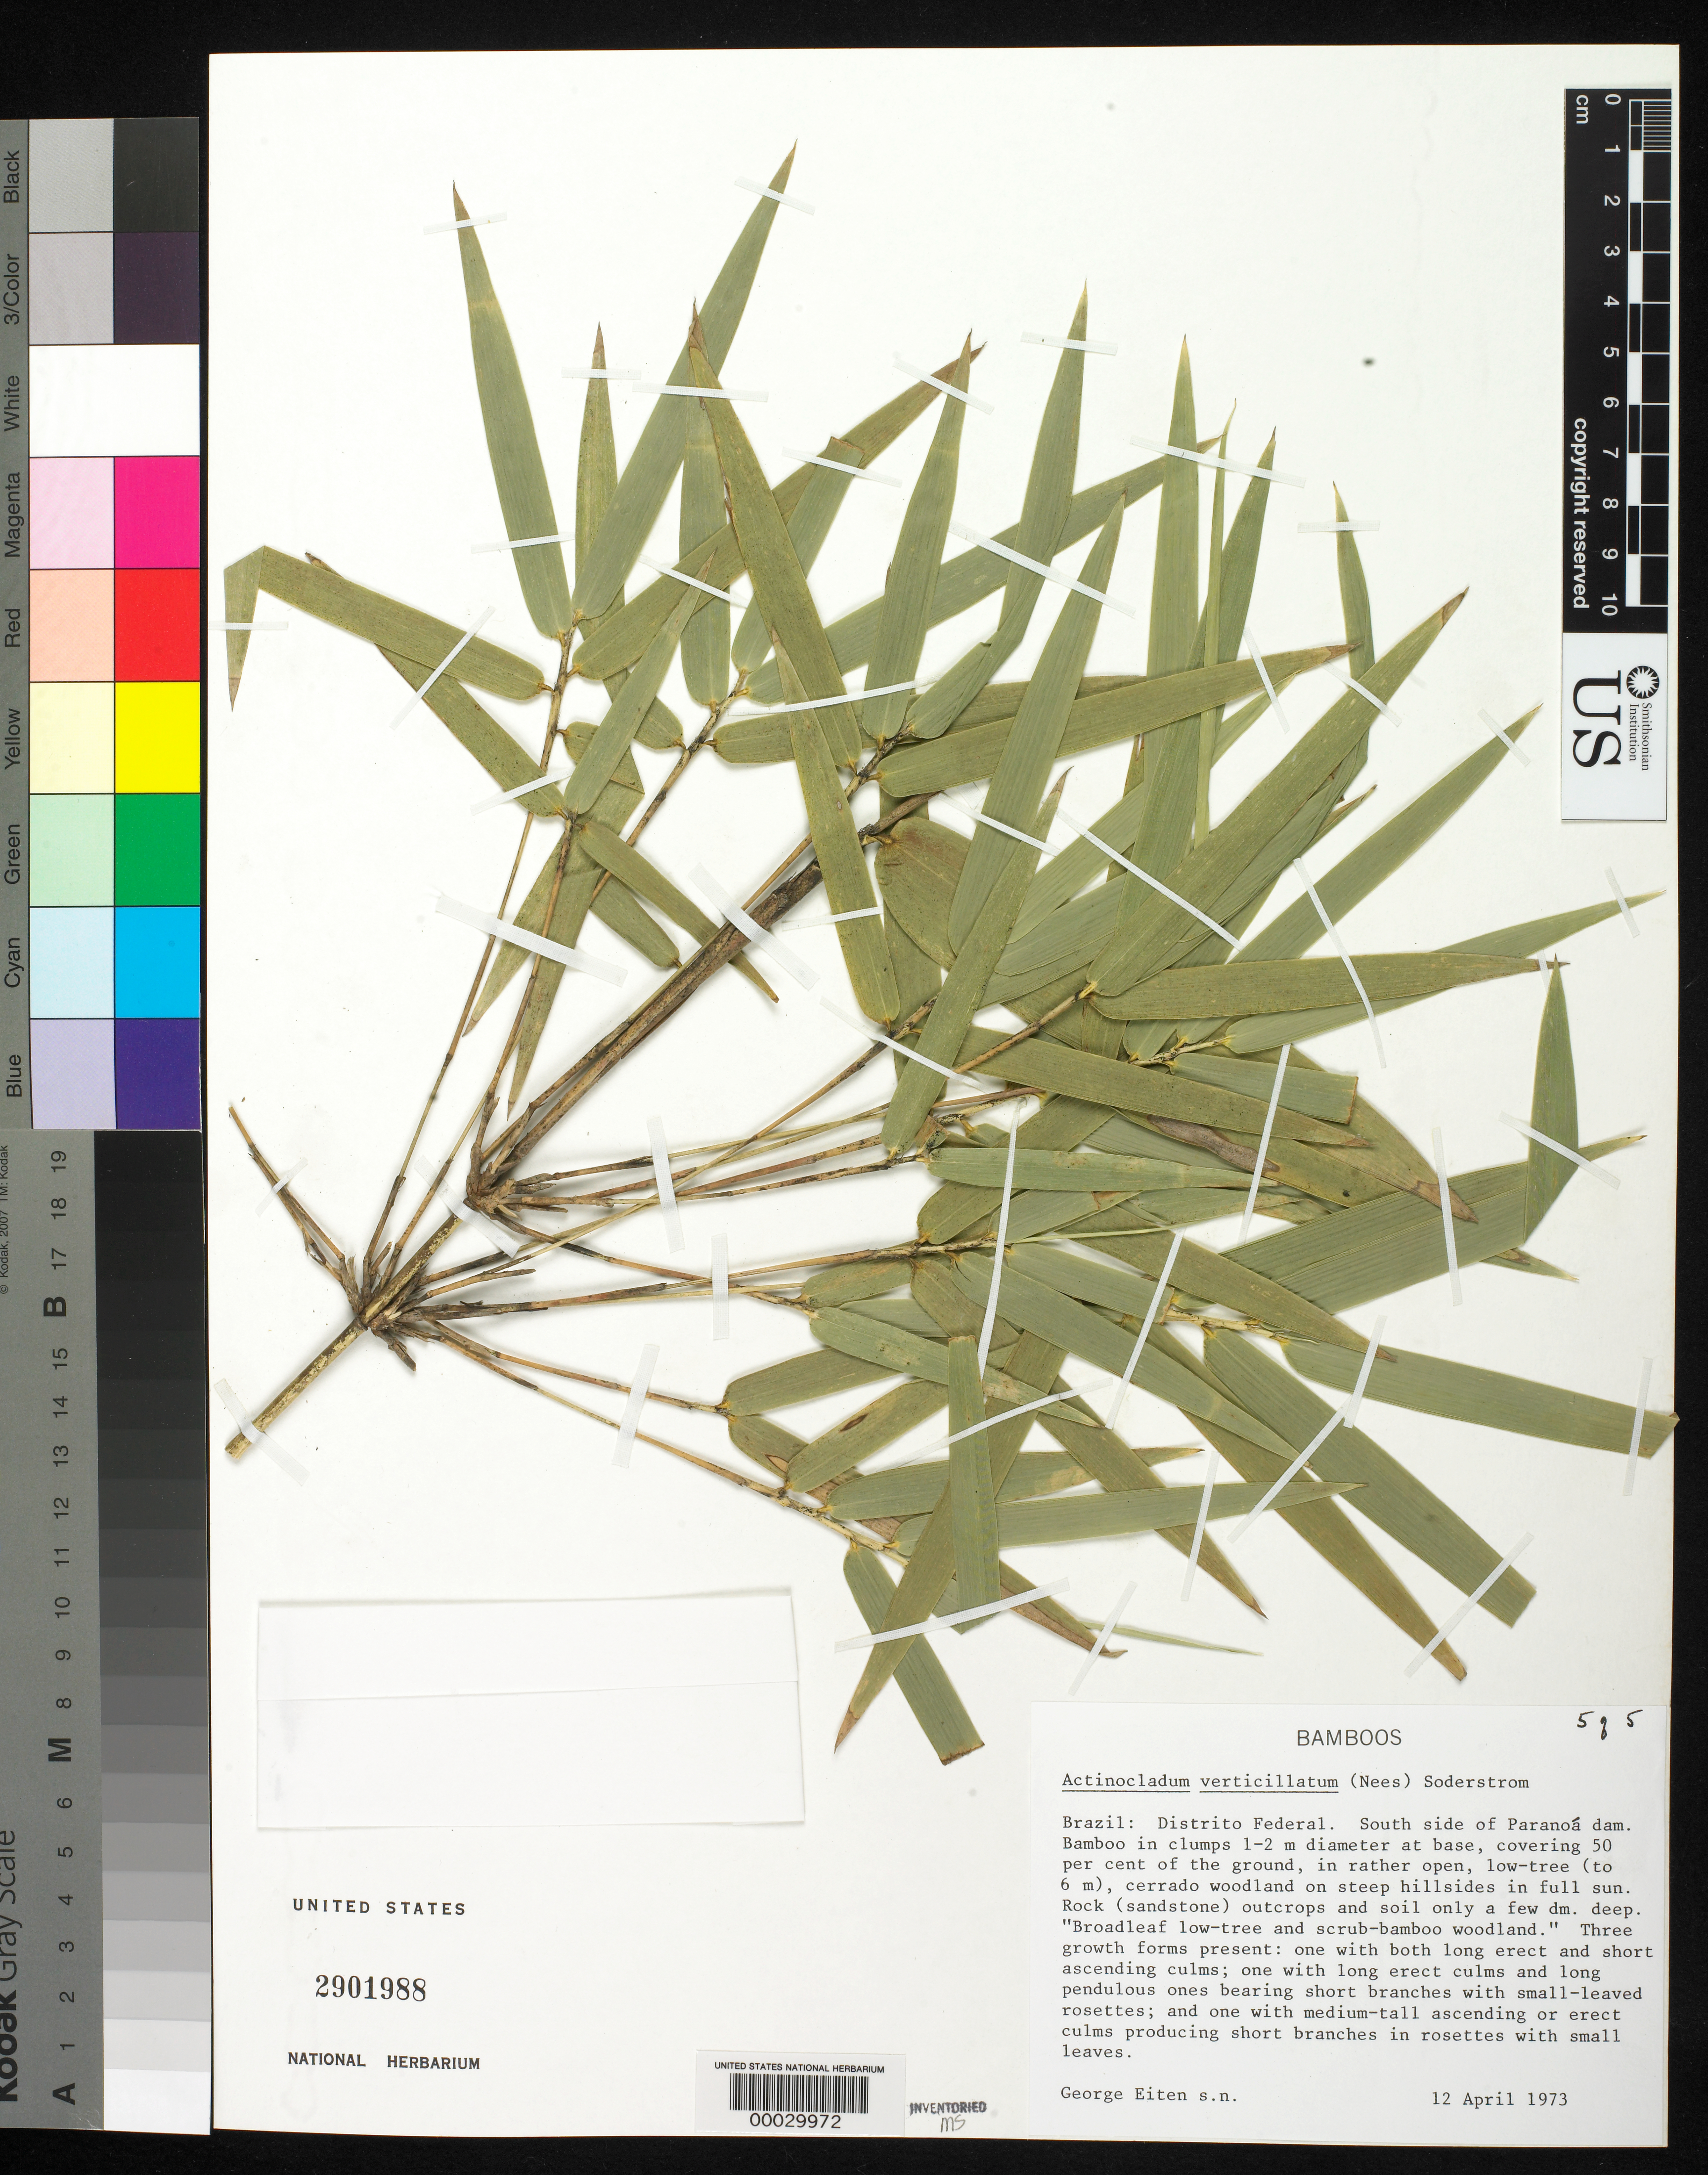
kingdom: Plantae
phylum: Tracheophyta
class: Liliopsida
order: Poales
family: Poaceae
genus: Actinocladum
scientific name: Actinocladum verticillatum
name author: (Nees) McClure ex Soderstr.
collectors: G. Eiten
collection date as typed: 12 Apr 1973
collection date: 1973-04-12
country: Brazil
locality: Paranoa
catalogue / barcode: US 2901988